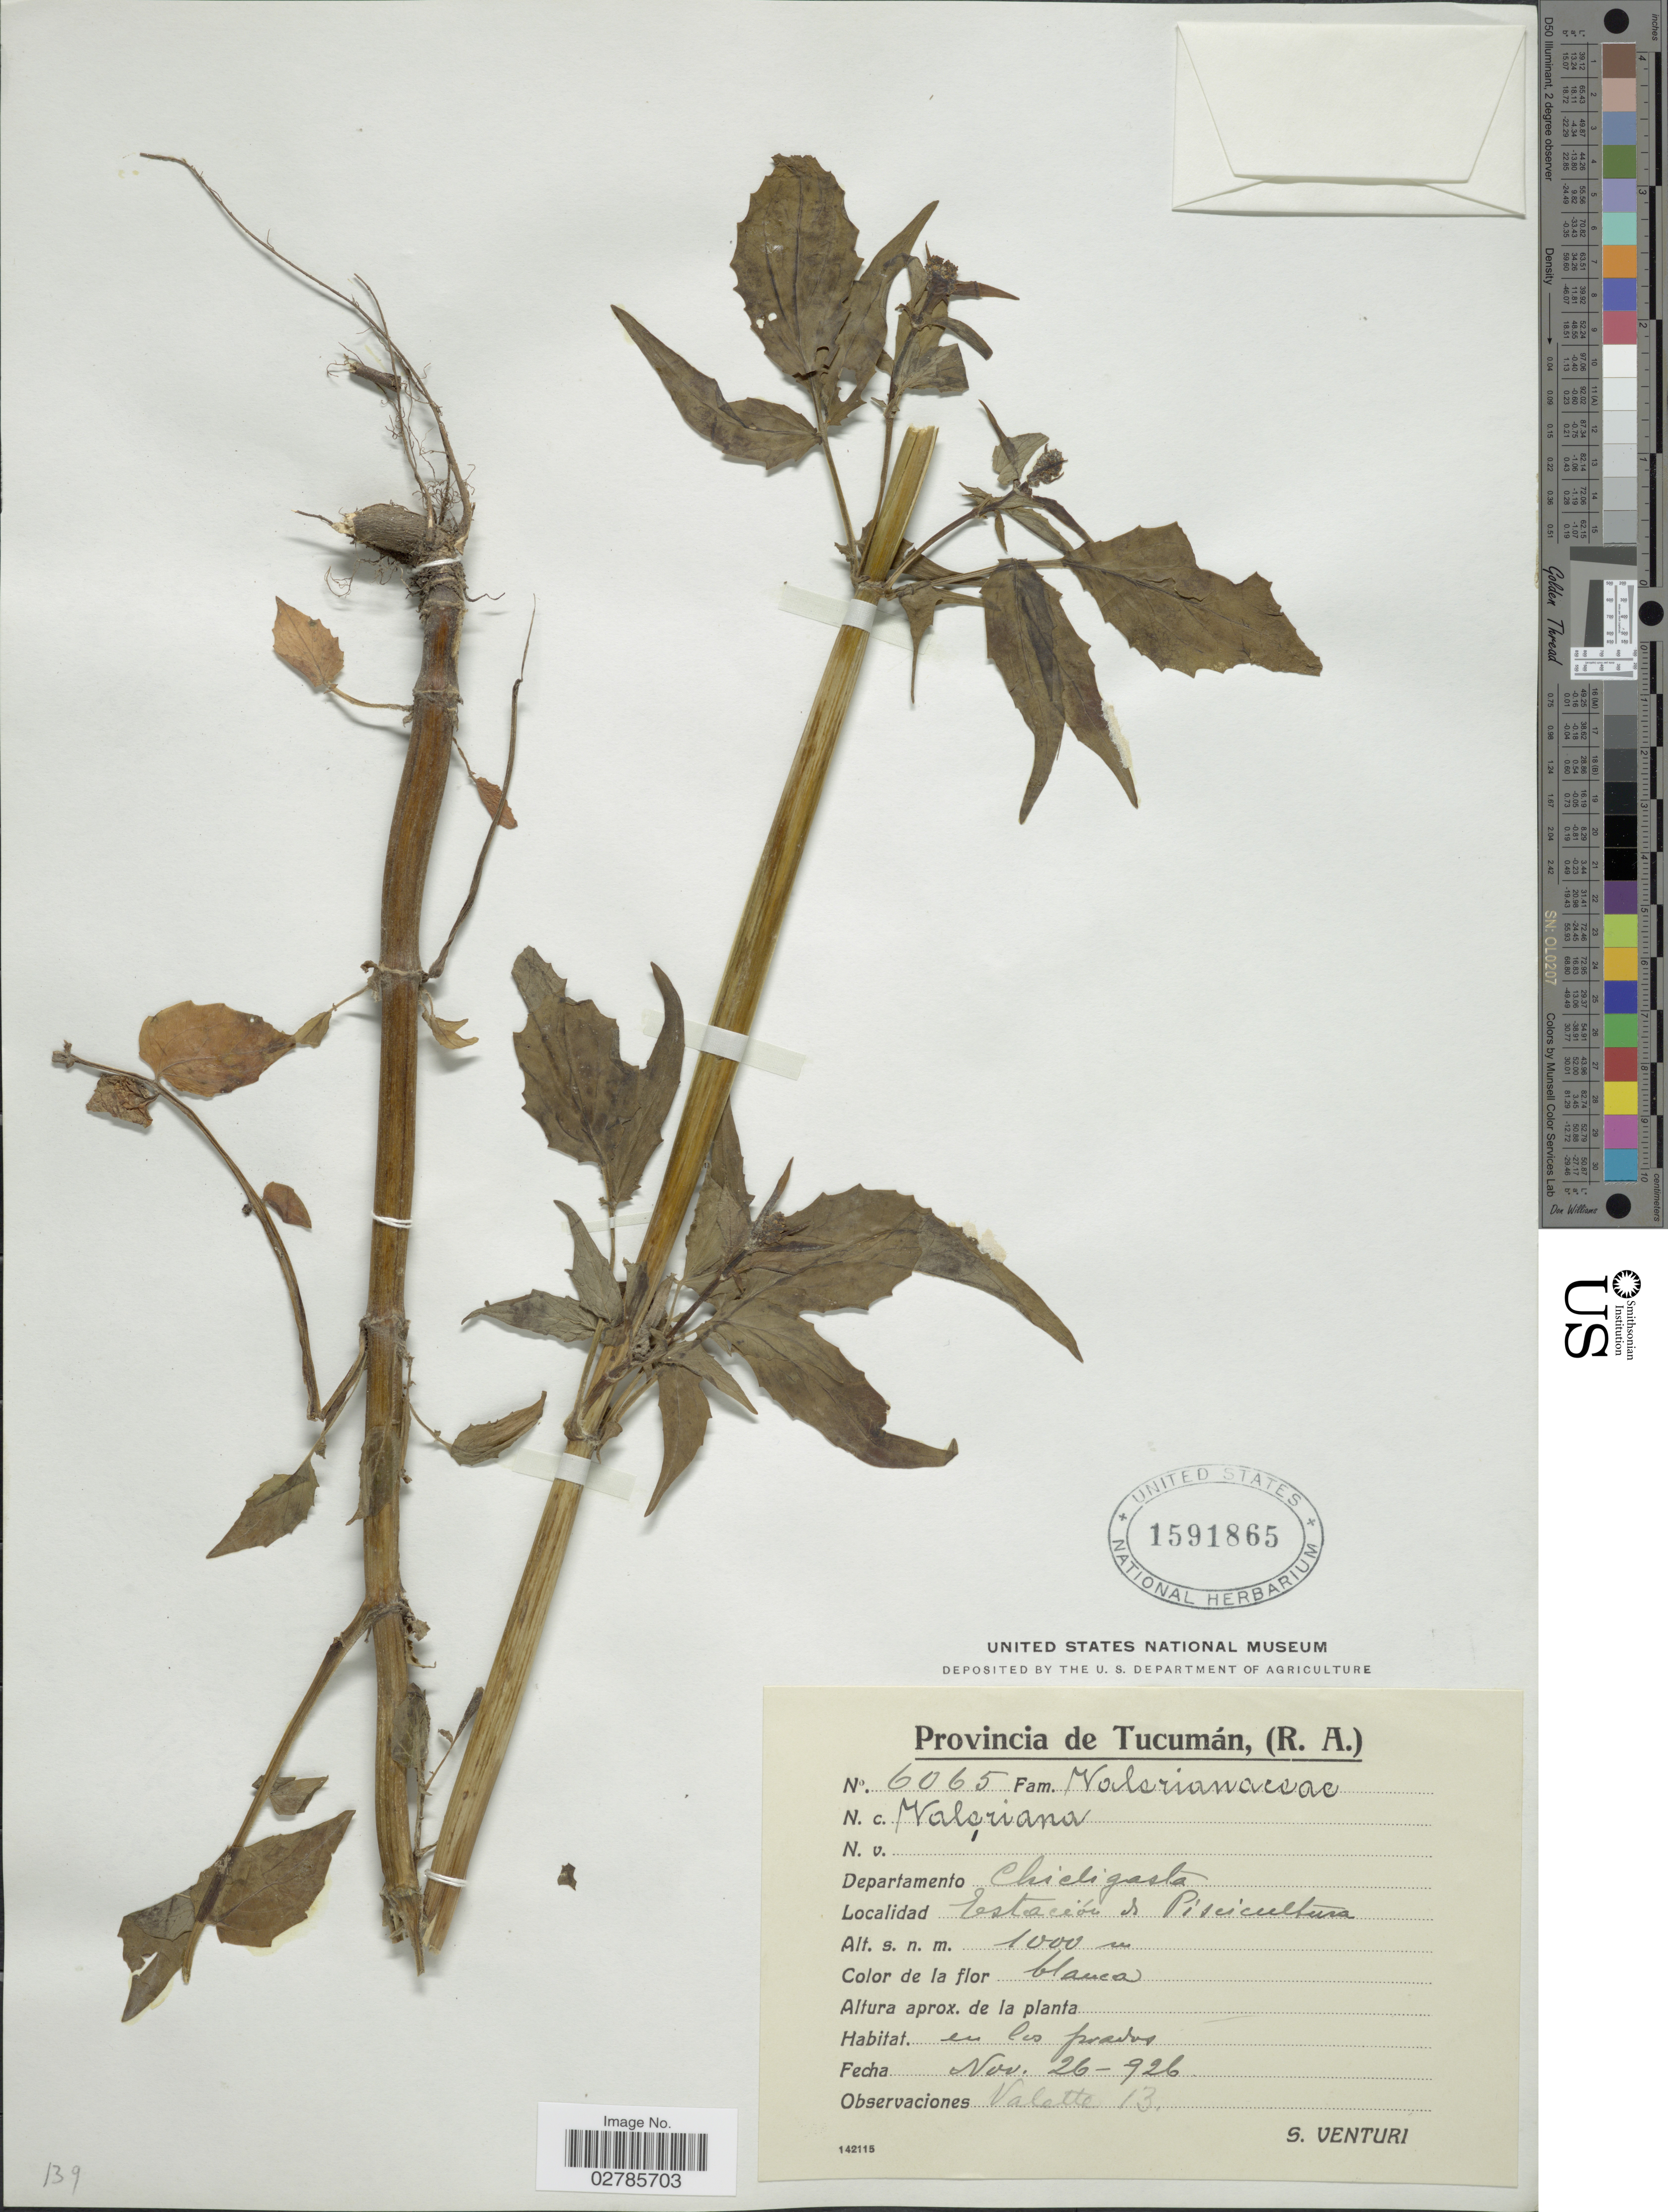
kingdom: Plantae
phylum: Tracheophyta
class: Magnoliopsida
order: Dipsacales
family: Caprifoliaceae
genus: Valeriana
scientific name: Valeriana sp.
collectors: S. Venturi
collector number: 6065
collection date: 1926-11-26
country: Argentina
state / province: Tucuman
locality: Departamento Chicligasta, Estación de Piscicultura.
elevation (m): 1000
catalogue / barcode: US 1591865